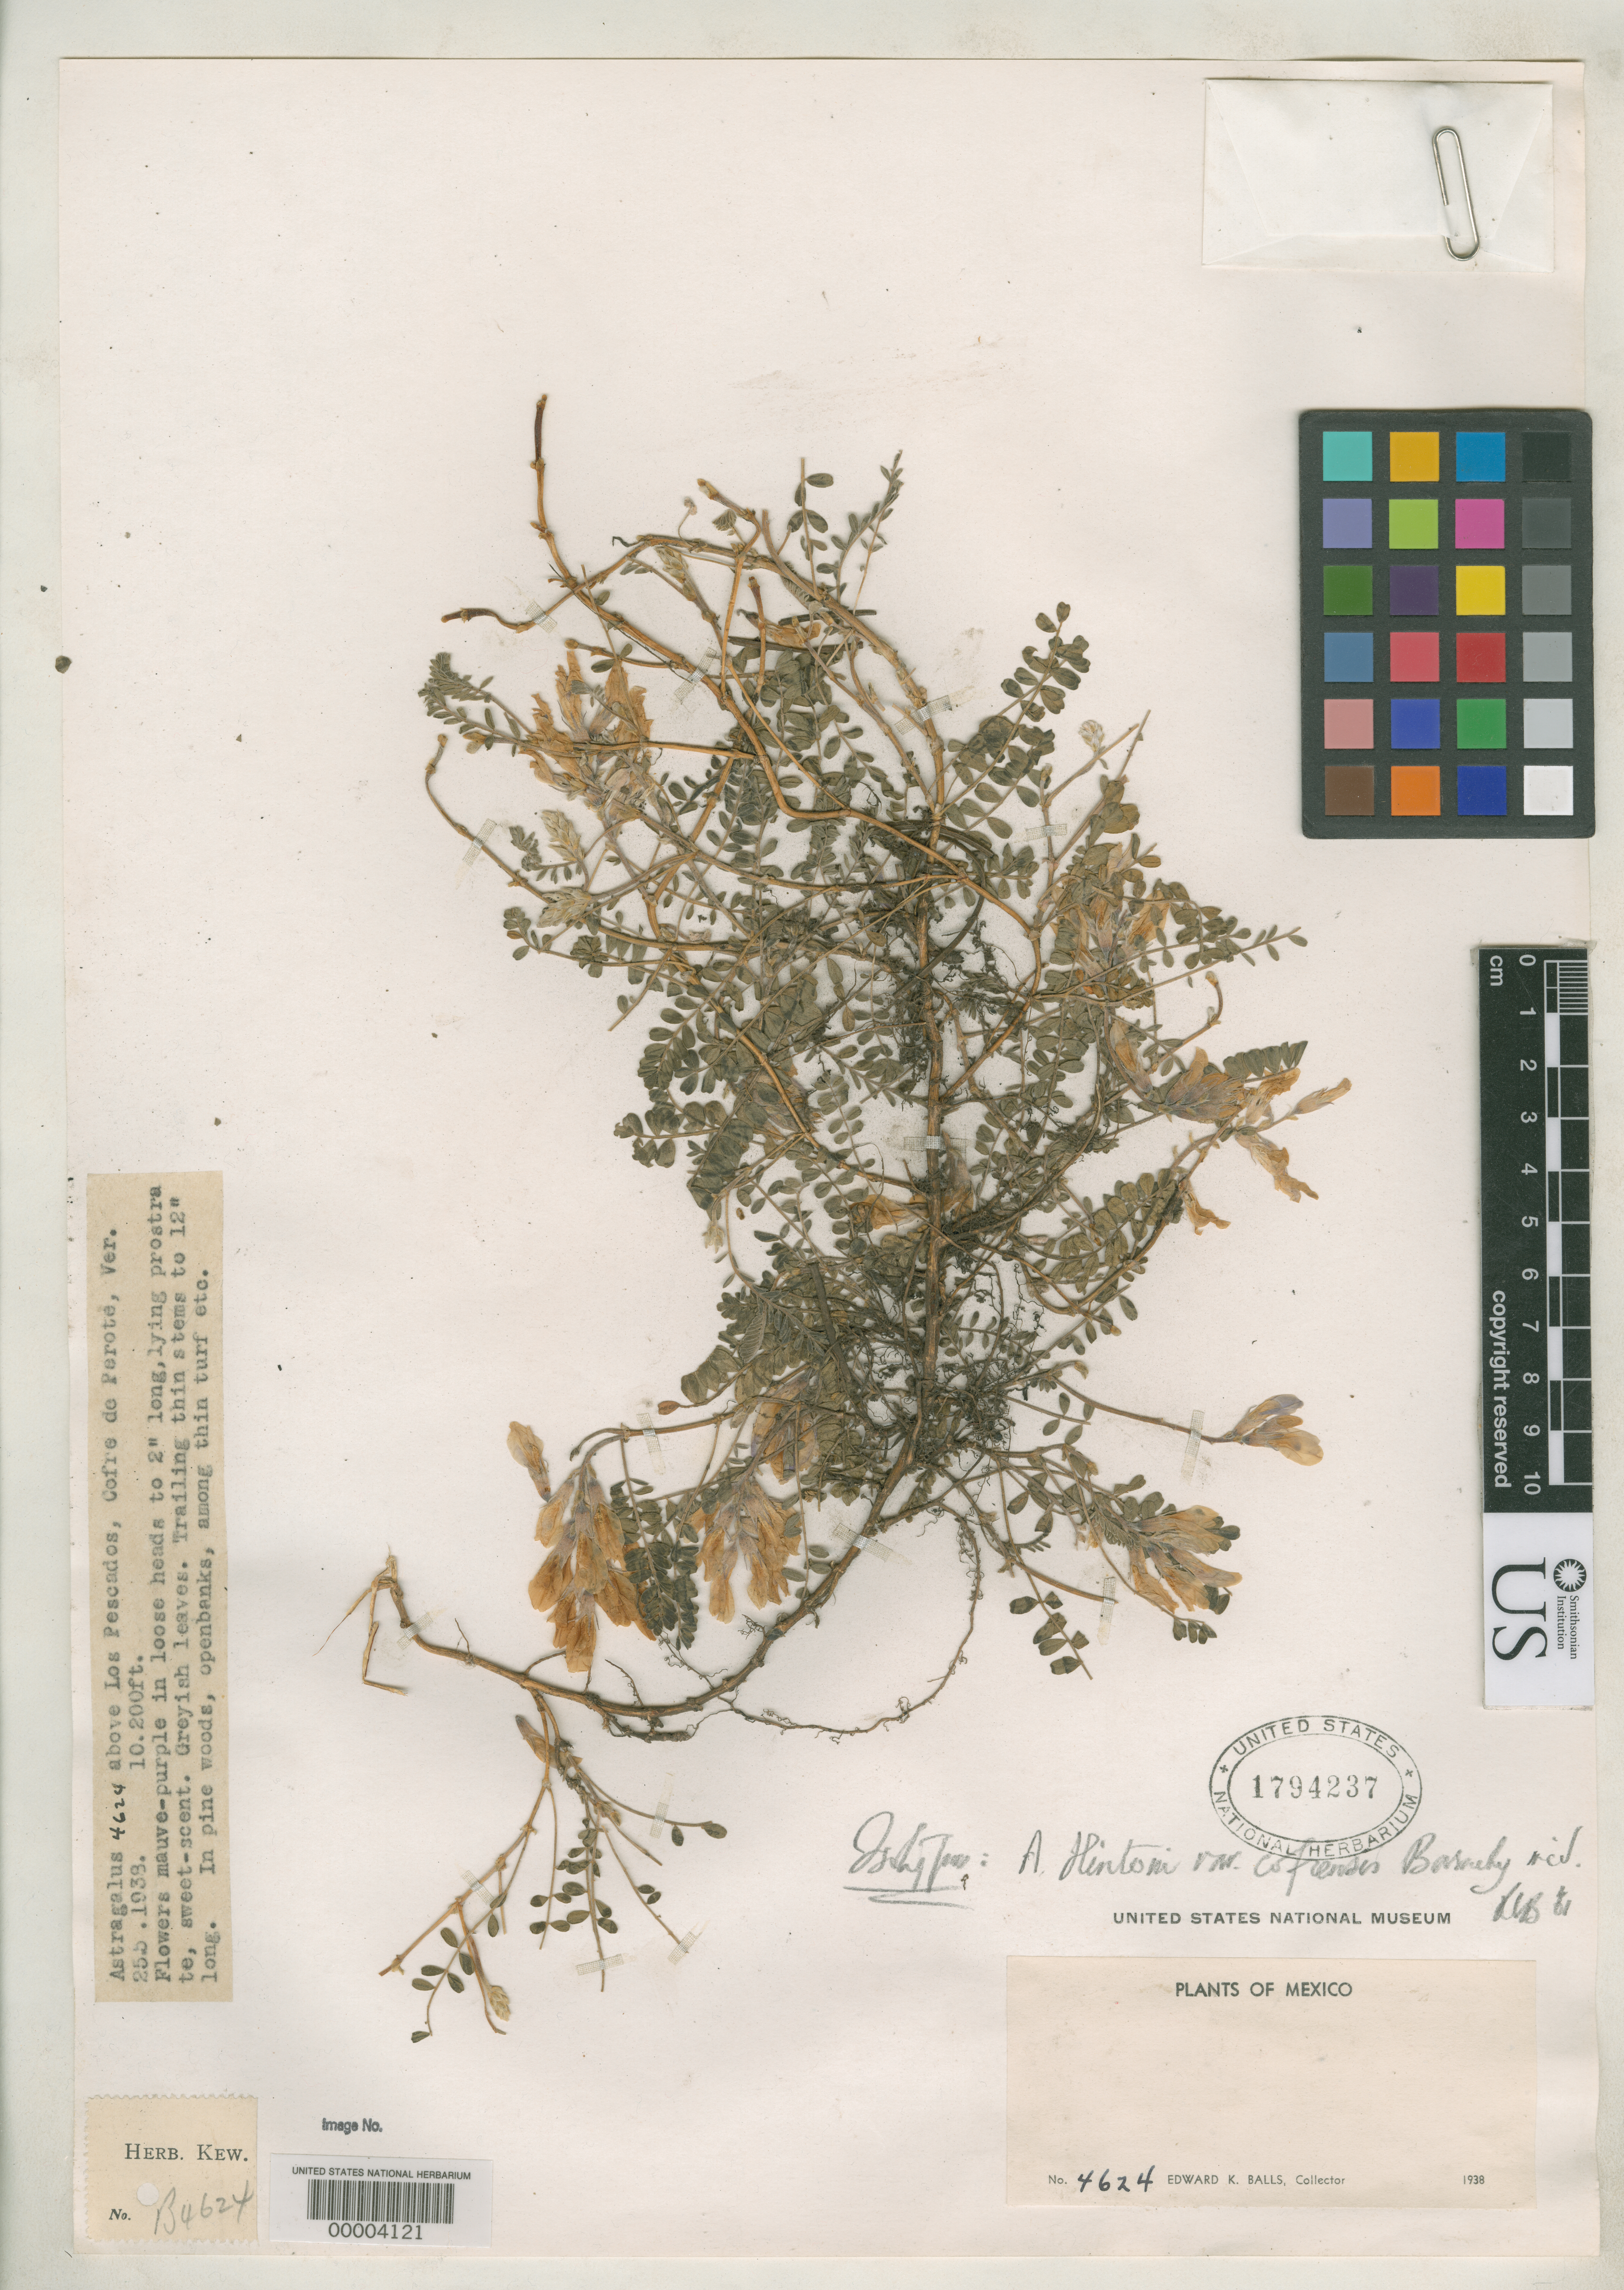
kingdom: Plantae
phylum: Tracheophyta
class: Magnoliopsida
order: Fabales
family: Fabaceae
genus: Astragalus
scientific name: Astragalus hintonii var. cofrensis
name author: Barneby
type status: Isotype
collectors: E. K. Balls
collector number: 4624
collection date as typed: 25 May 1938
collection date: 1938-05-25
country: Mexico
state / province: Veracruz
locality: Cofre de Perote, Los Pescados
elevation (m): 3109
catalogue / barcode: US 1794237